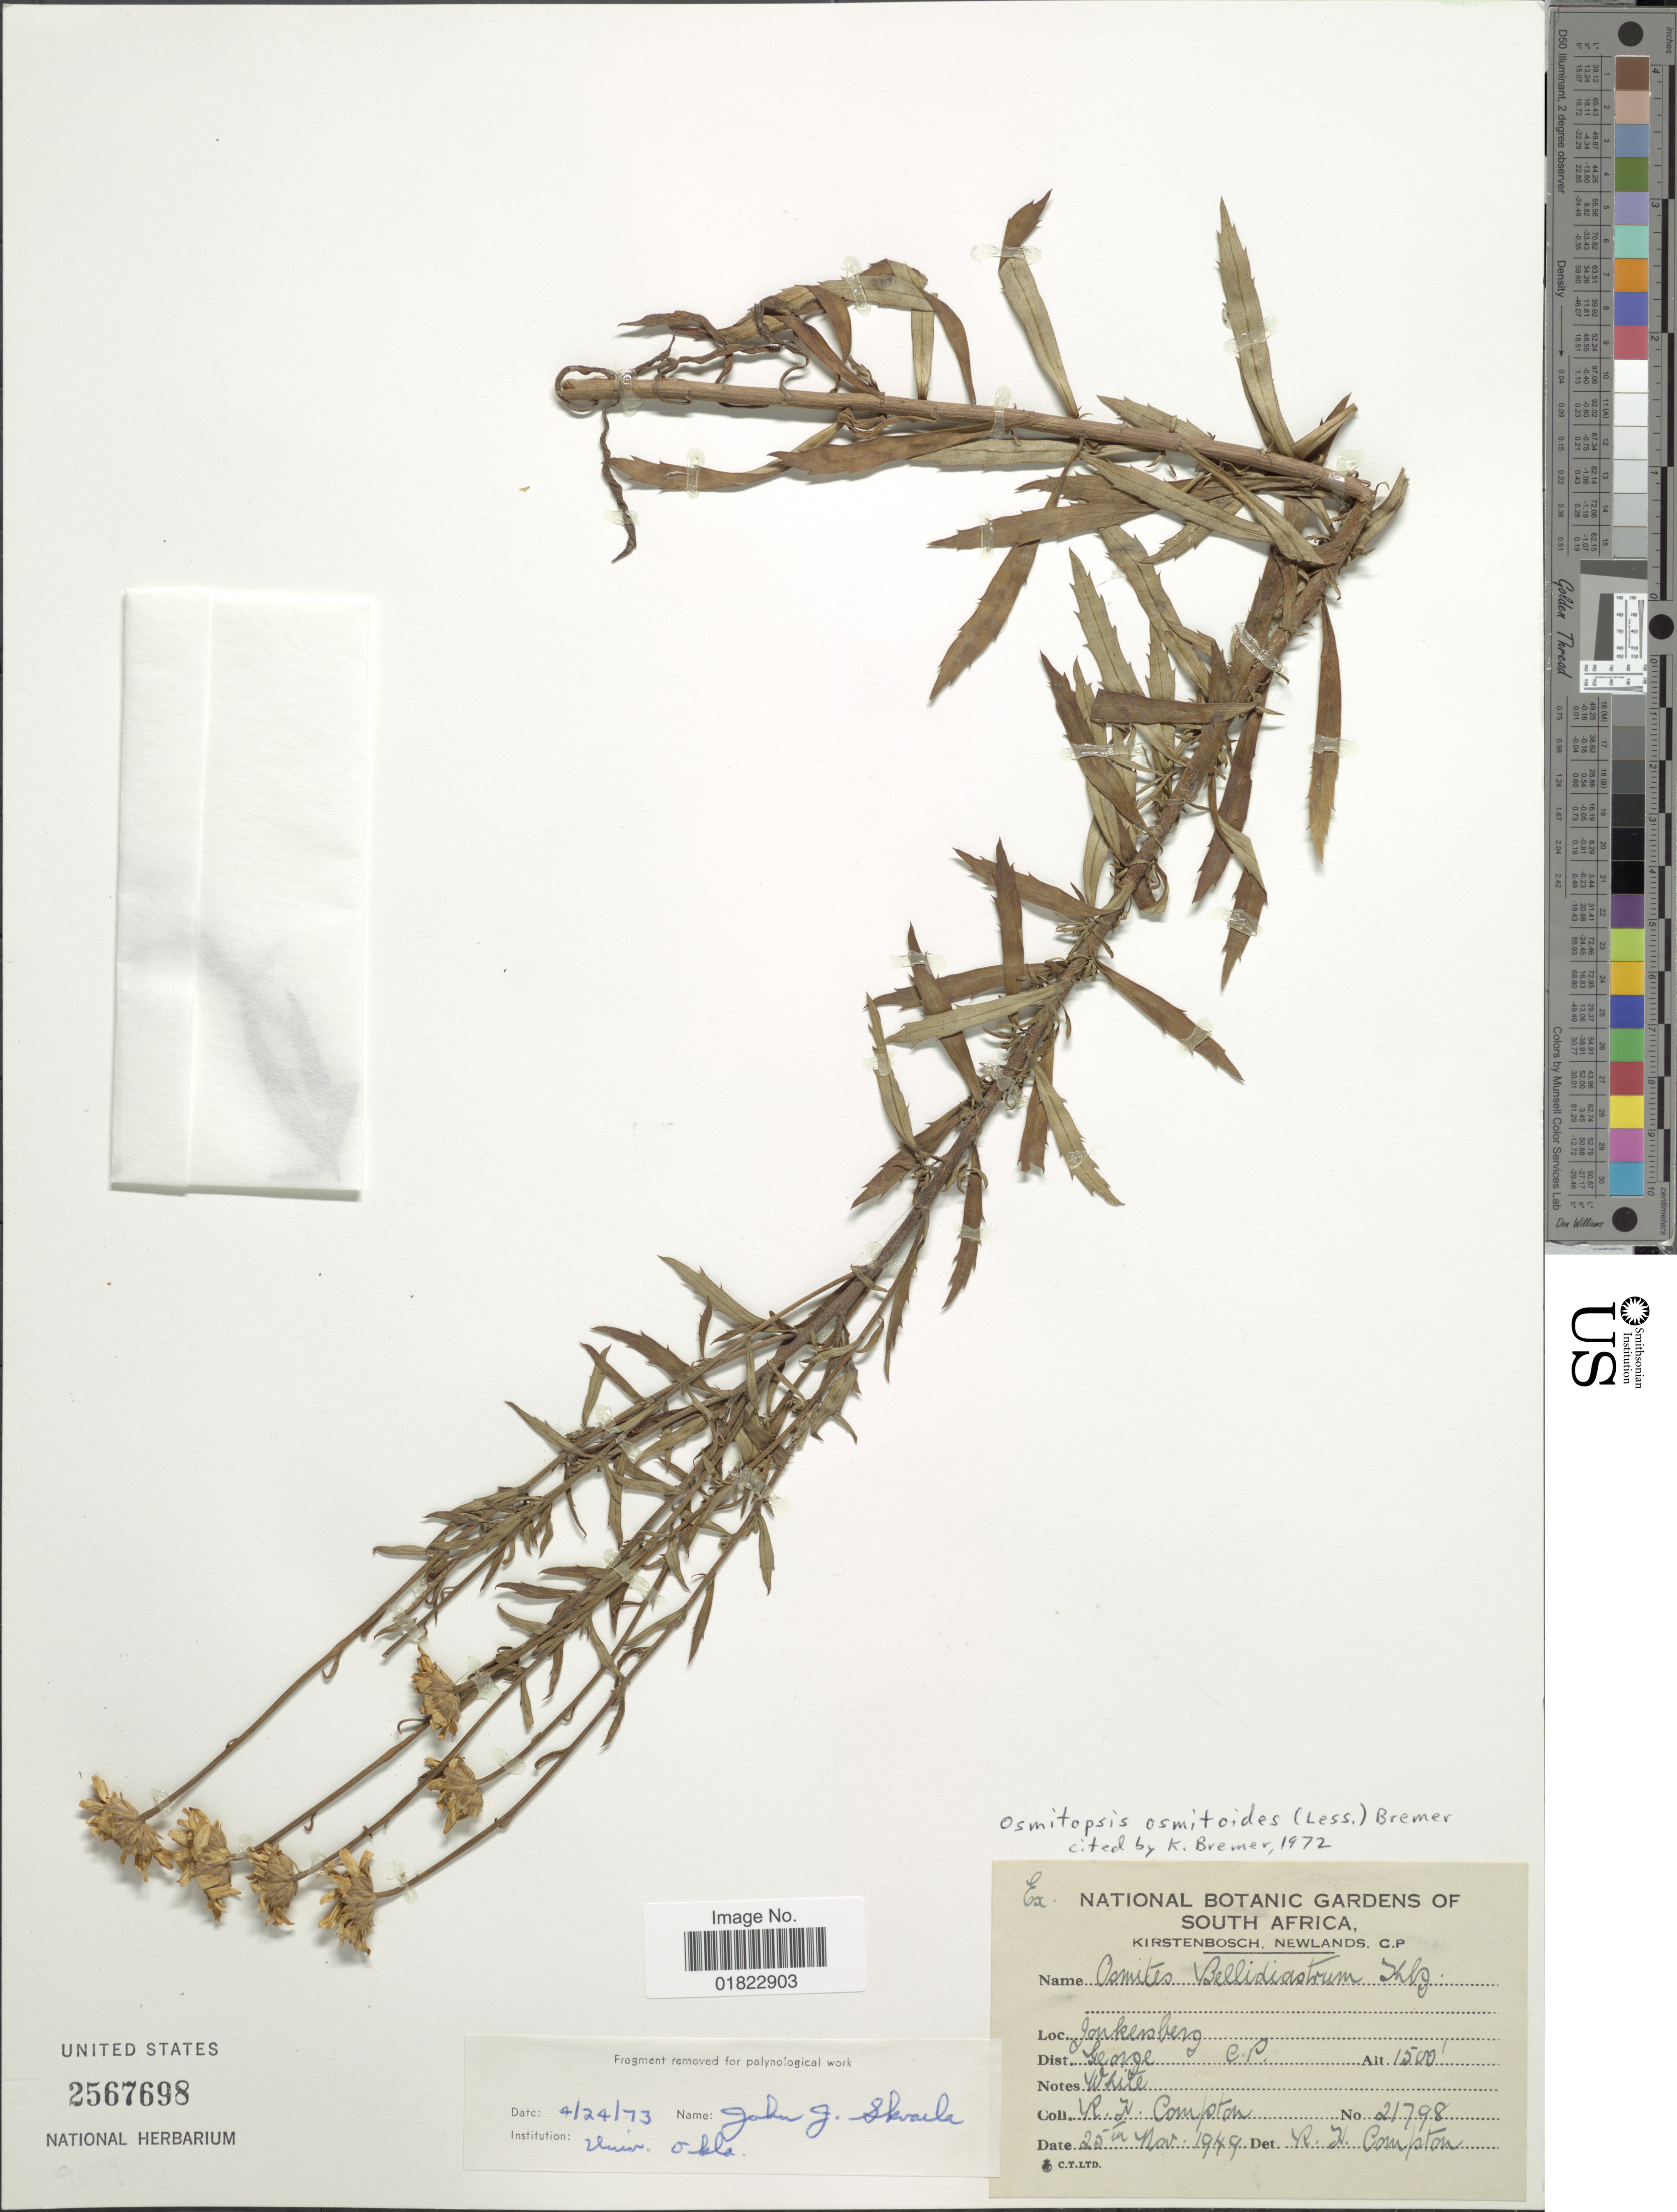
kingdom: Plantae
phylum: Tracheophyta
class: Magnoliopsida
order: Asterales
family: Asteraceae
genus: Osmitopsis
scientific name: Osmitopsis osmitoides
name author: (Less.) K. Bremer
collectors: R. H. Compton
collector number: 21798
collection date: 1949-01-25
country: South Africa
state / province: Western Cape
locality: Jonkersberg, George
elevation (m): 457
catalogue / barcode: US 2567698